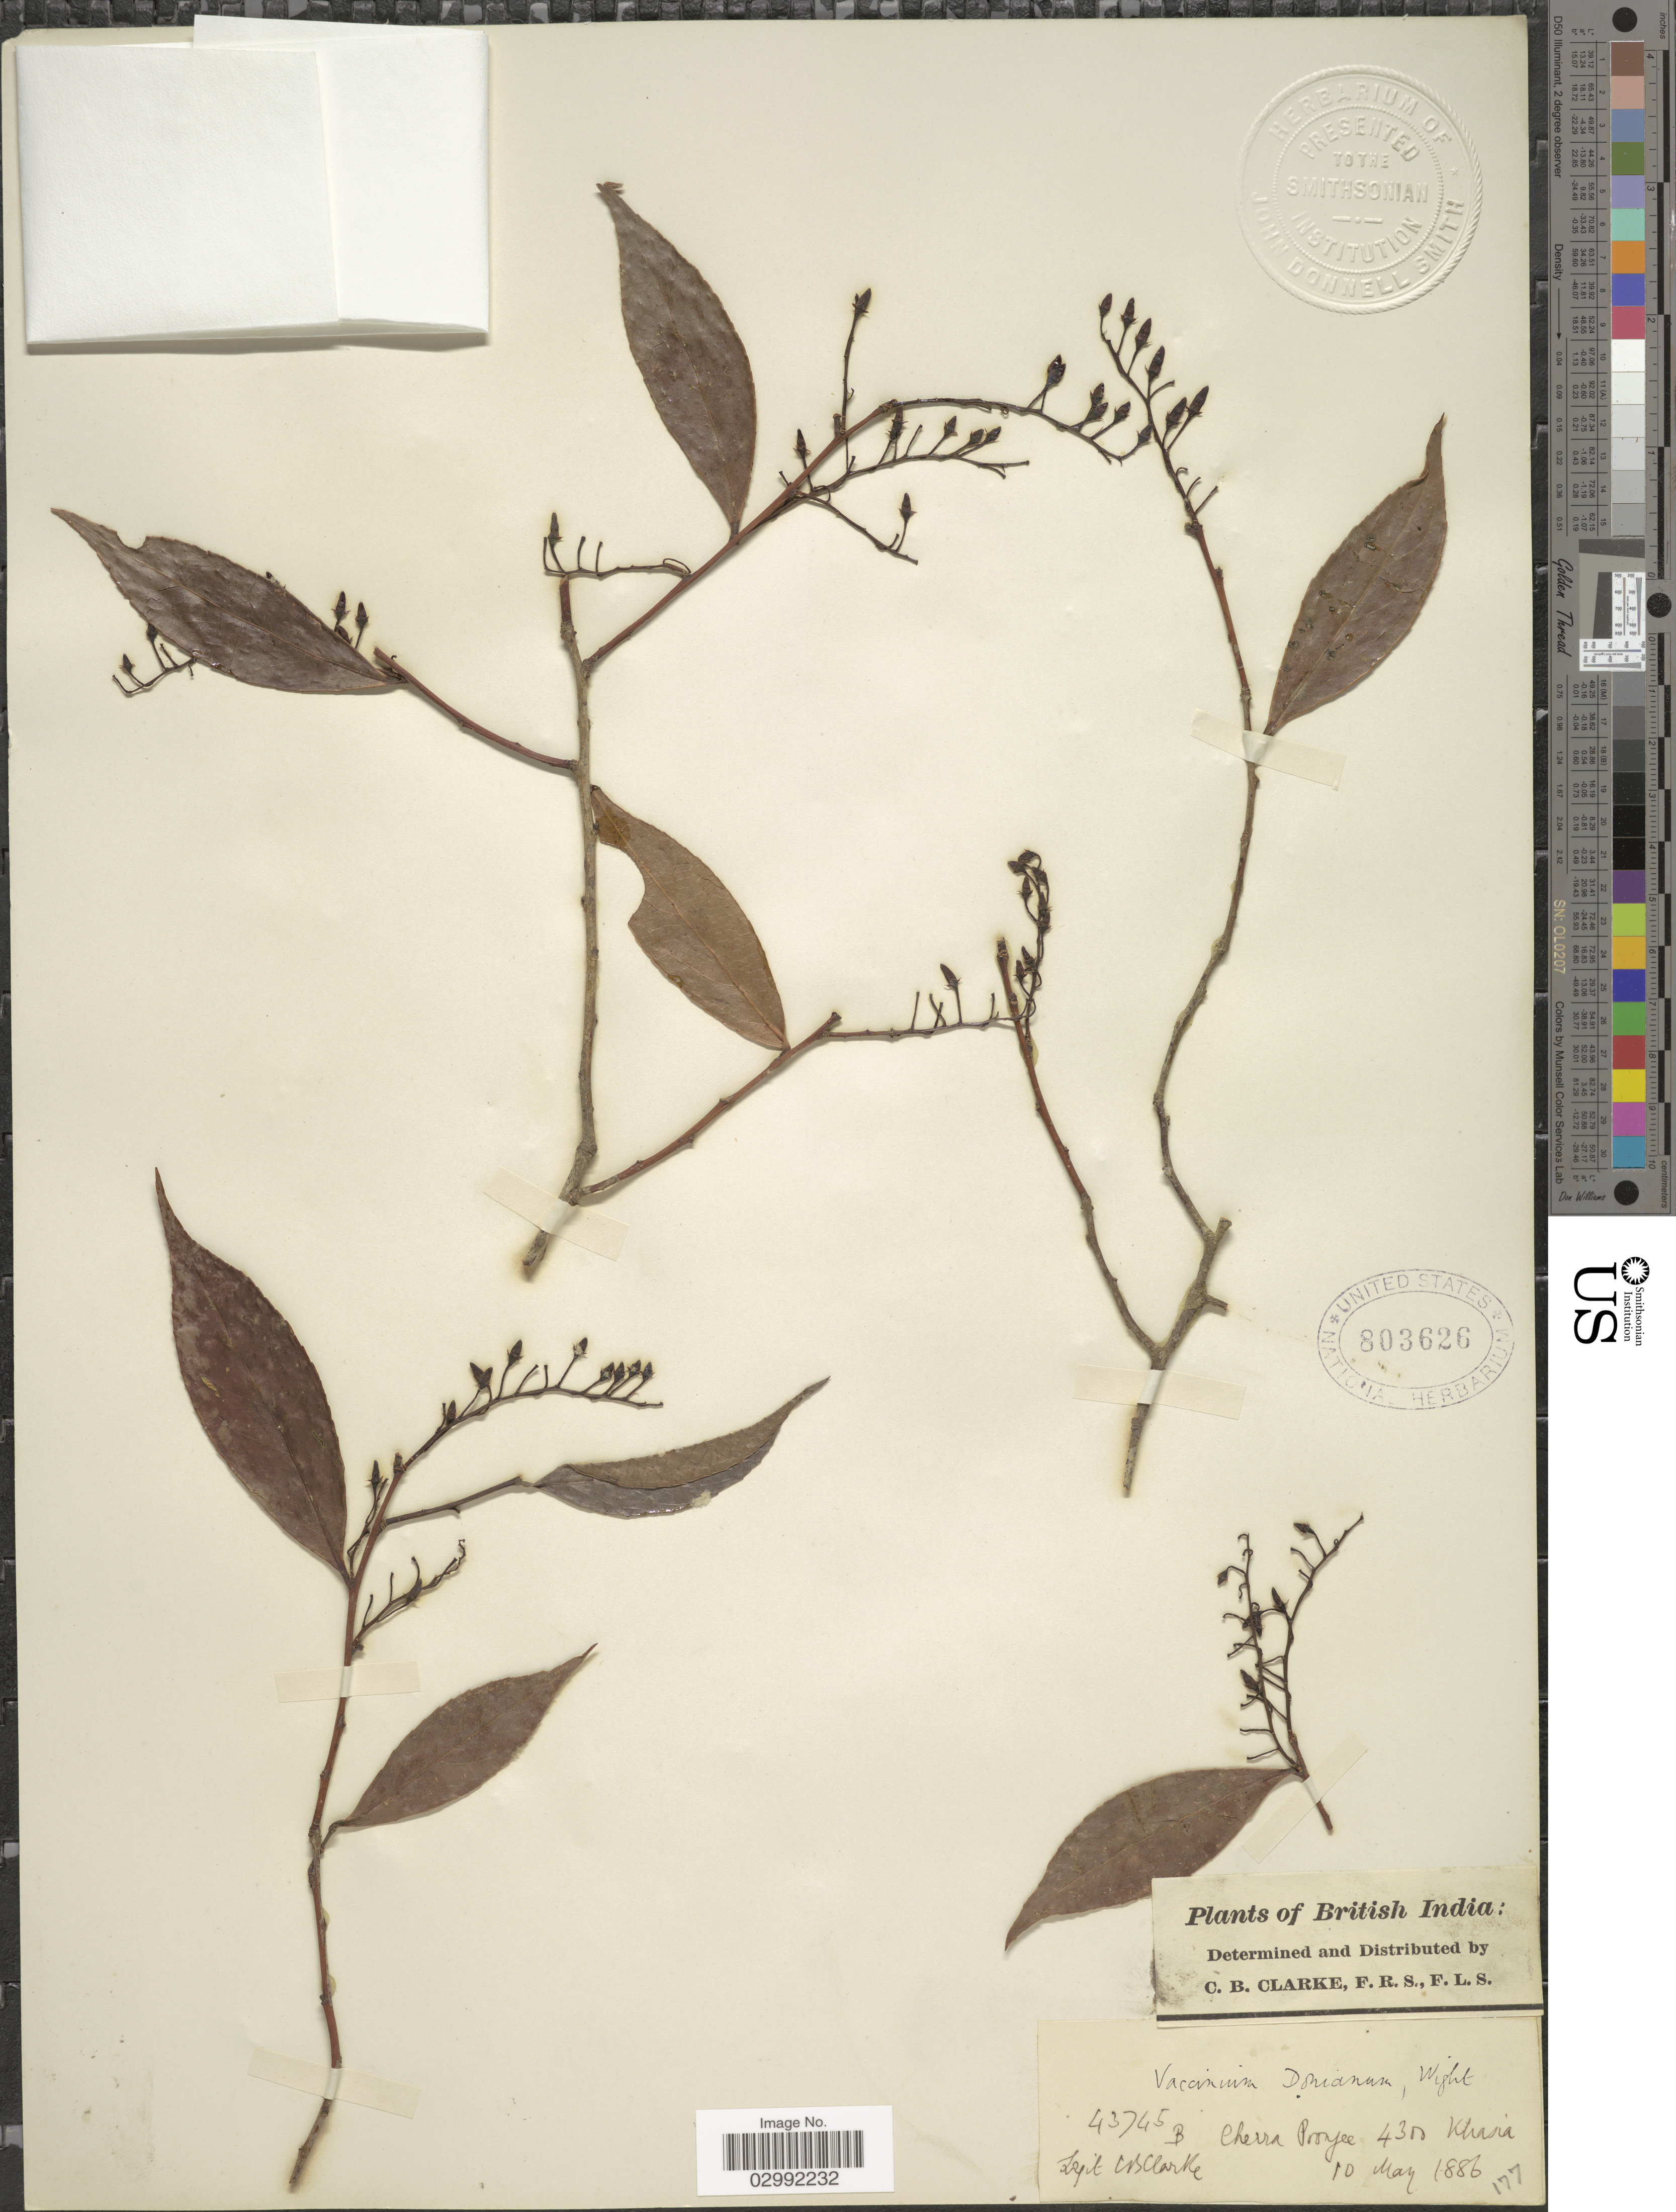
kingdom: Plantae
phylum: Tracheophyta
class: Magnoliopsida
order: Ericales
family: Ericaceae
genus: Vaccinium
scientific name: Vaccinium sprengelii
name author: (G. Don) Sleumer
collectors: C. B. Clarke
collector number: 43745B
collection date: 1886-05-10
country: India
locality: British India. Cherra Poonjee. Khasia.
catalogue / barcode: US 803626